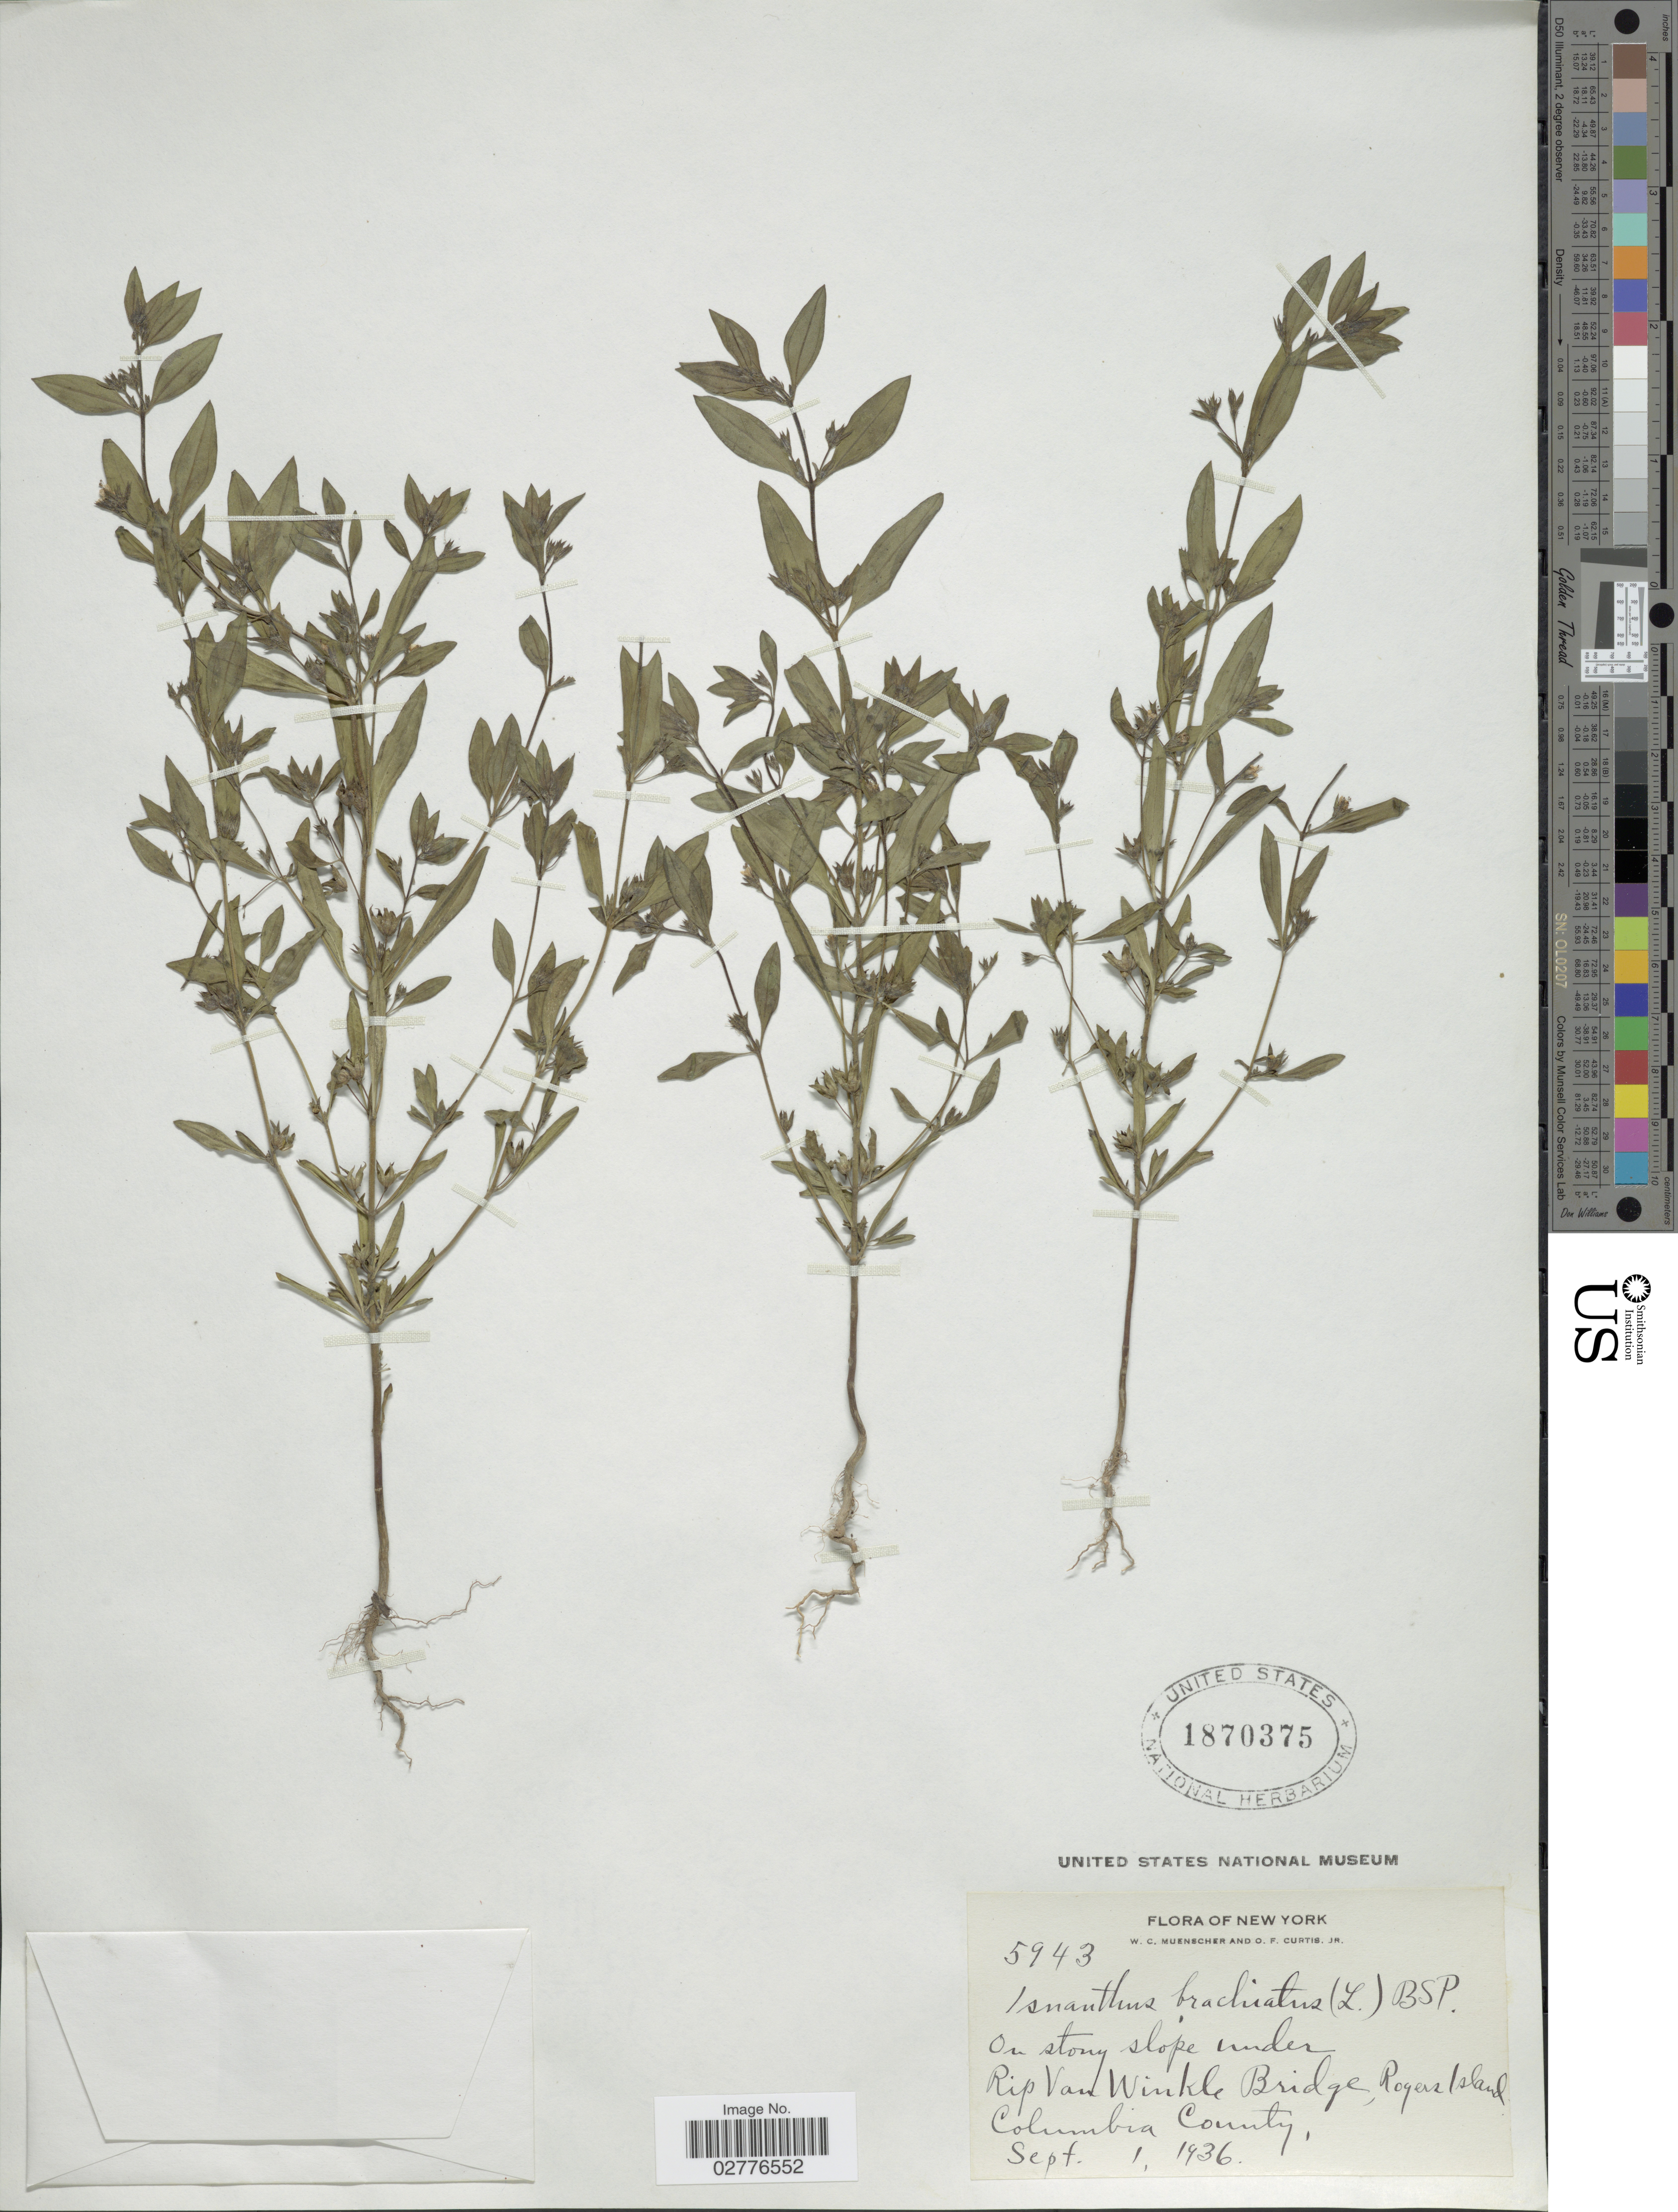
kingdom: Plantae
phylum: Tracheophyta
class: Magnoliopsida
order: Lamiales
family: Lamiaceae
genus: Trichostema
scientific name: Trichostema brachiatum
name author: L.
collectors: W. Muenscher & O. Curtis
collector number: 5943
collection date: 1936-09-01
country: United States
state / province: New York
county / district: Columbia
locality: On stony slope under Rip Van Winkle Bridge, Rogers Island. Columbia County.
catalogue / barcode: US 1870375